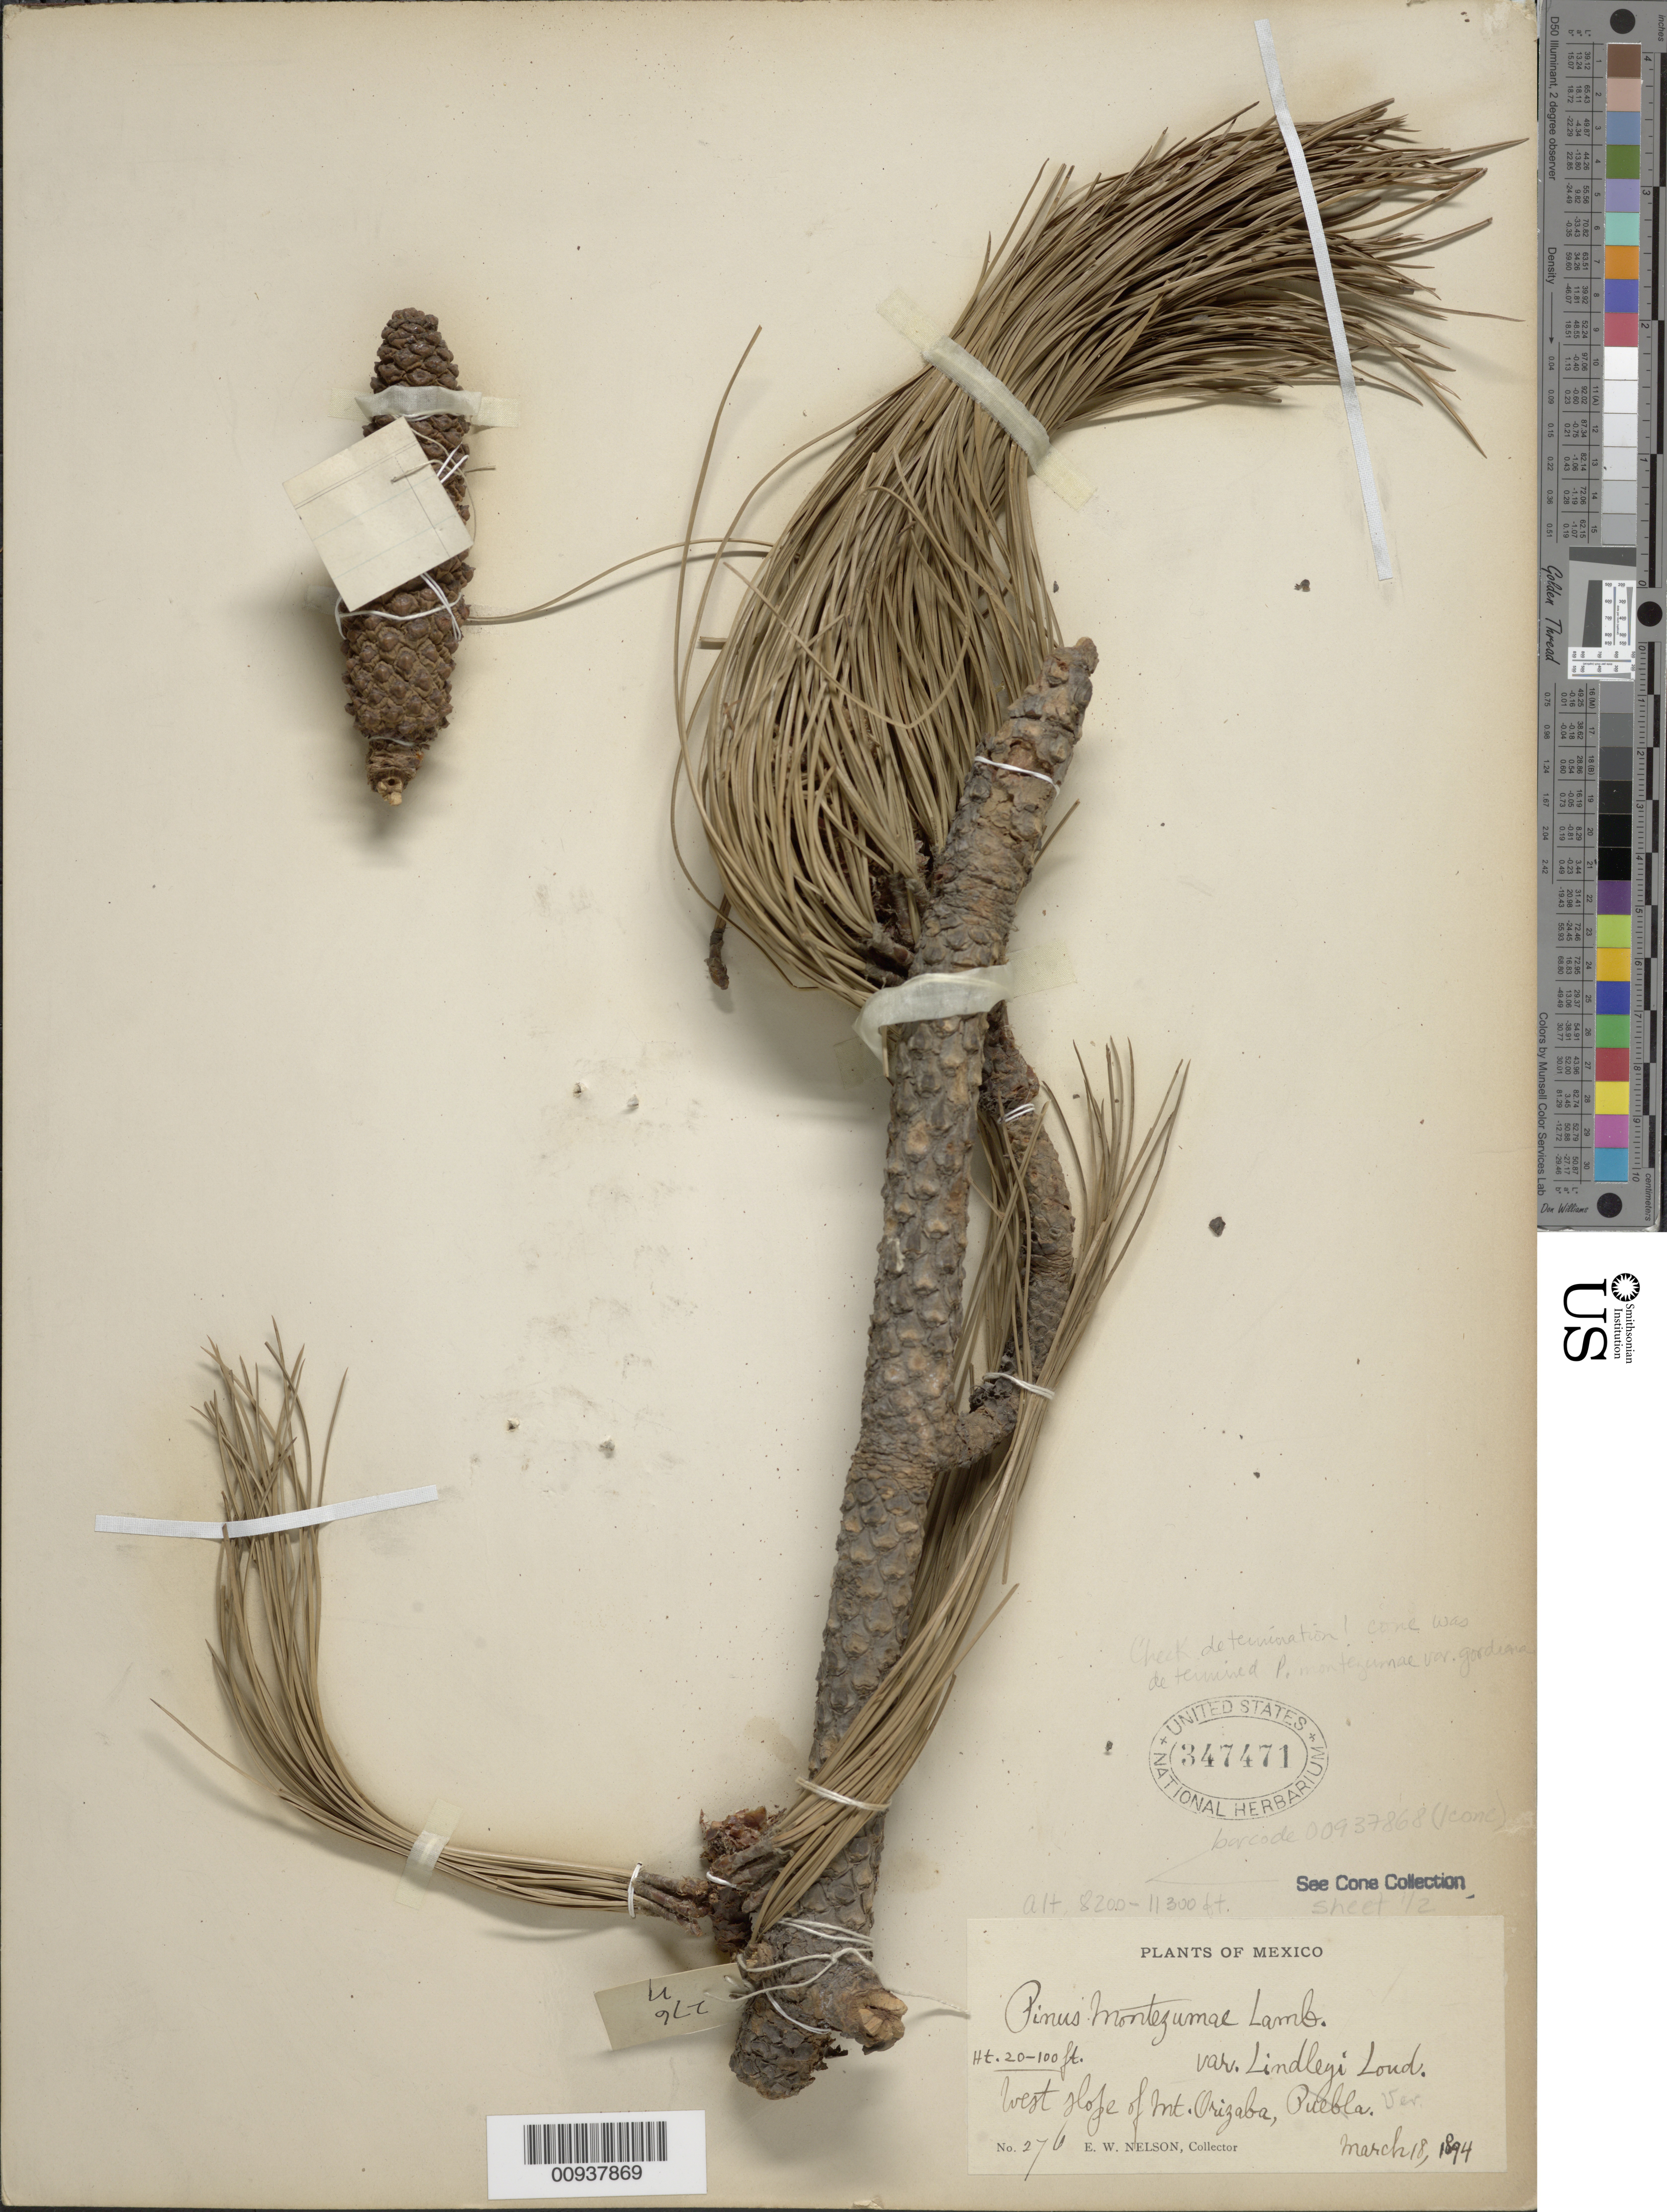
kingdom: Plantae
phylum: Tracheophyta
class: Pinopsida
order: Pinales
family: Pinaceae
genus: Pinus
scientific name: Pinus montezumae var. lindleyi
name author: Loudon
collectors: E. W. Nelson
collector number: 276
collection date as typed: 18 Mar 1894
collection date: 1894-03-18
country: Mexico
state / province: Veracruz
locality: West slope of Mt. Orizaba.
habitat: West slope of Mt.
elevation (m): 2499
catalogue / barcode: US 347471